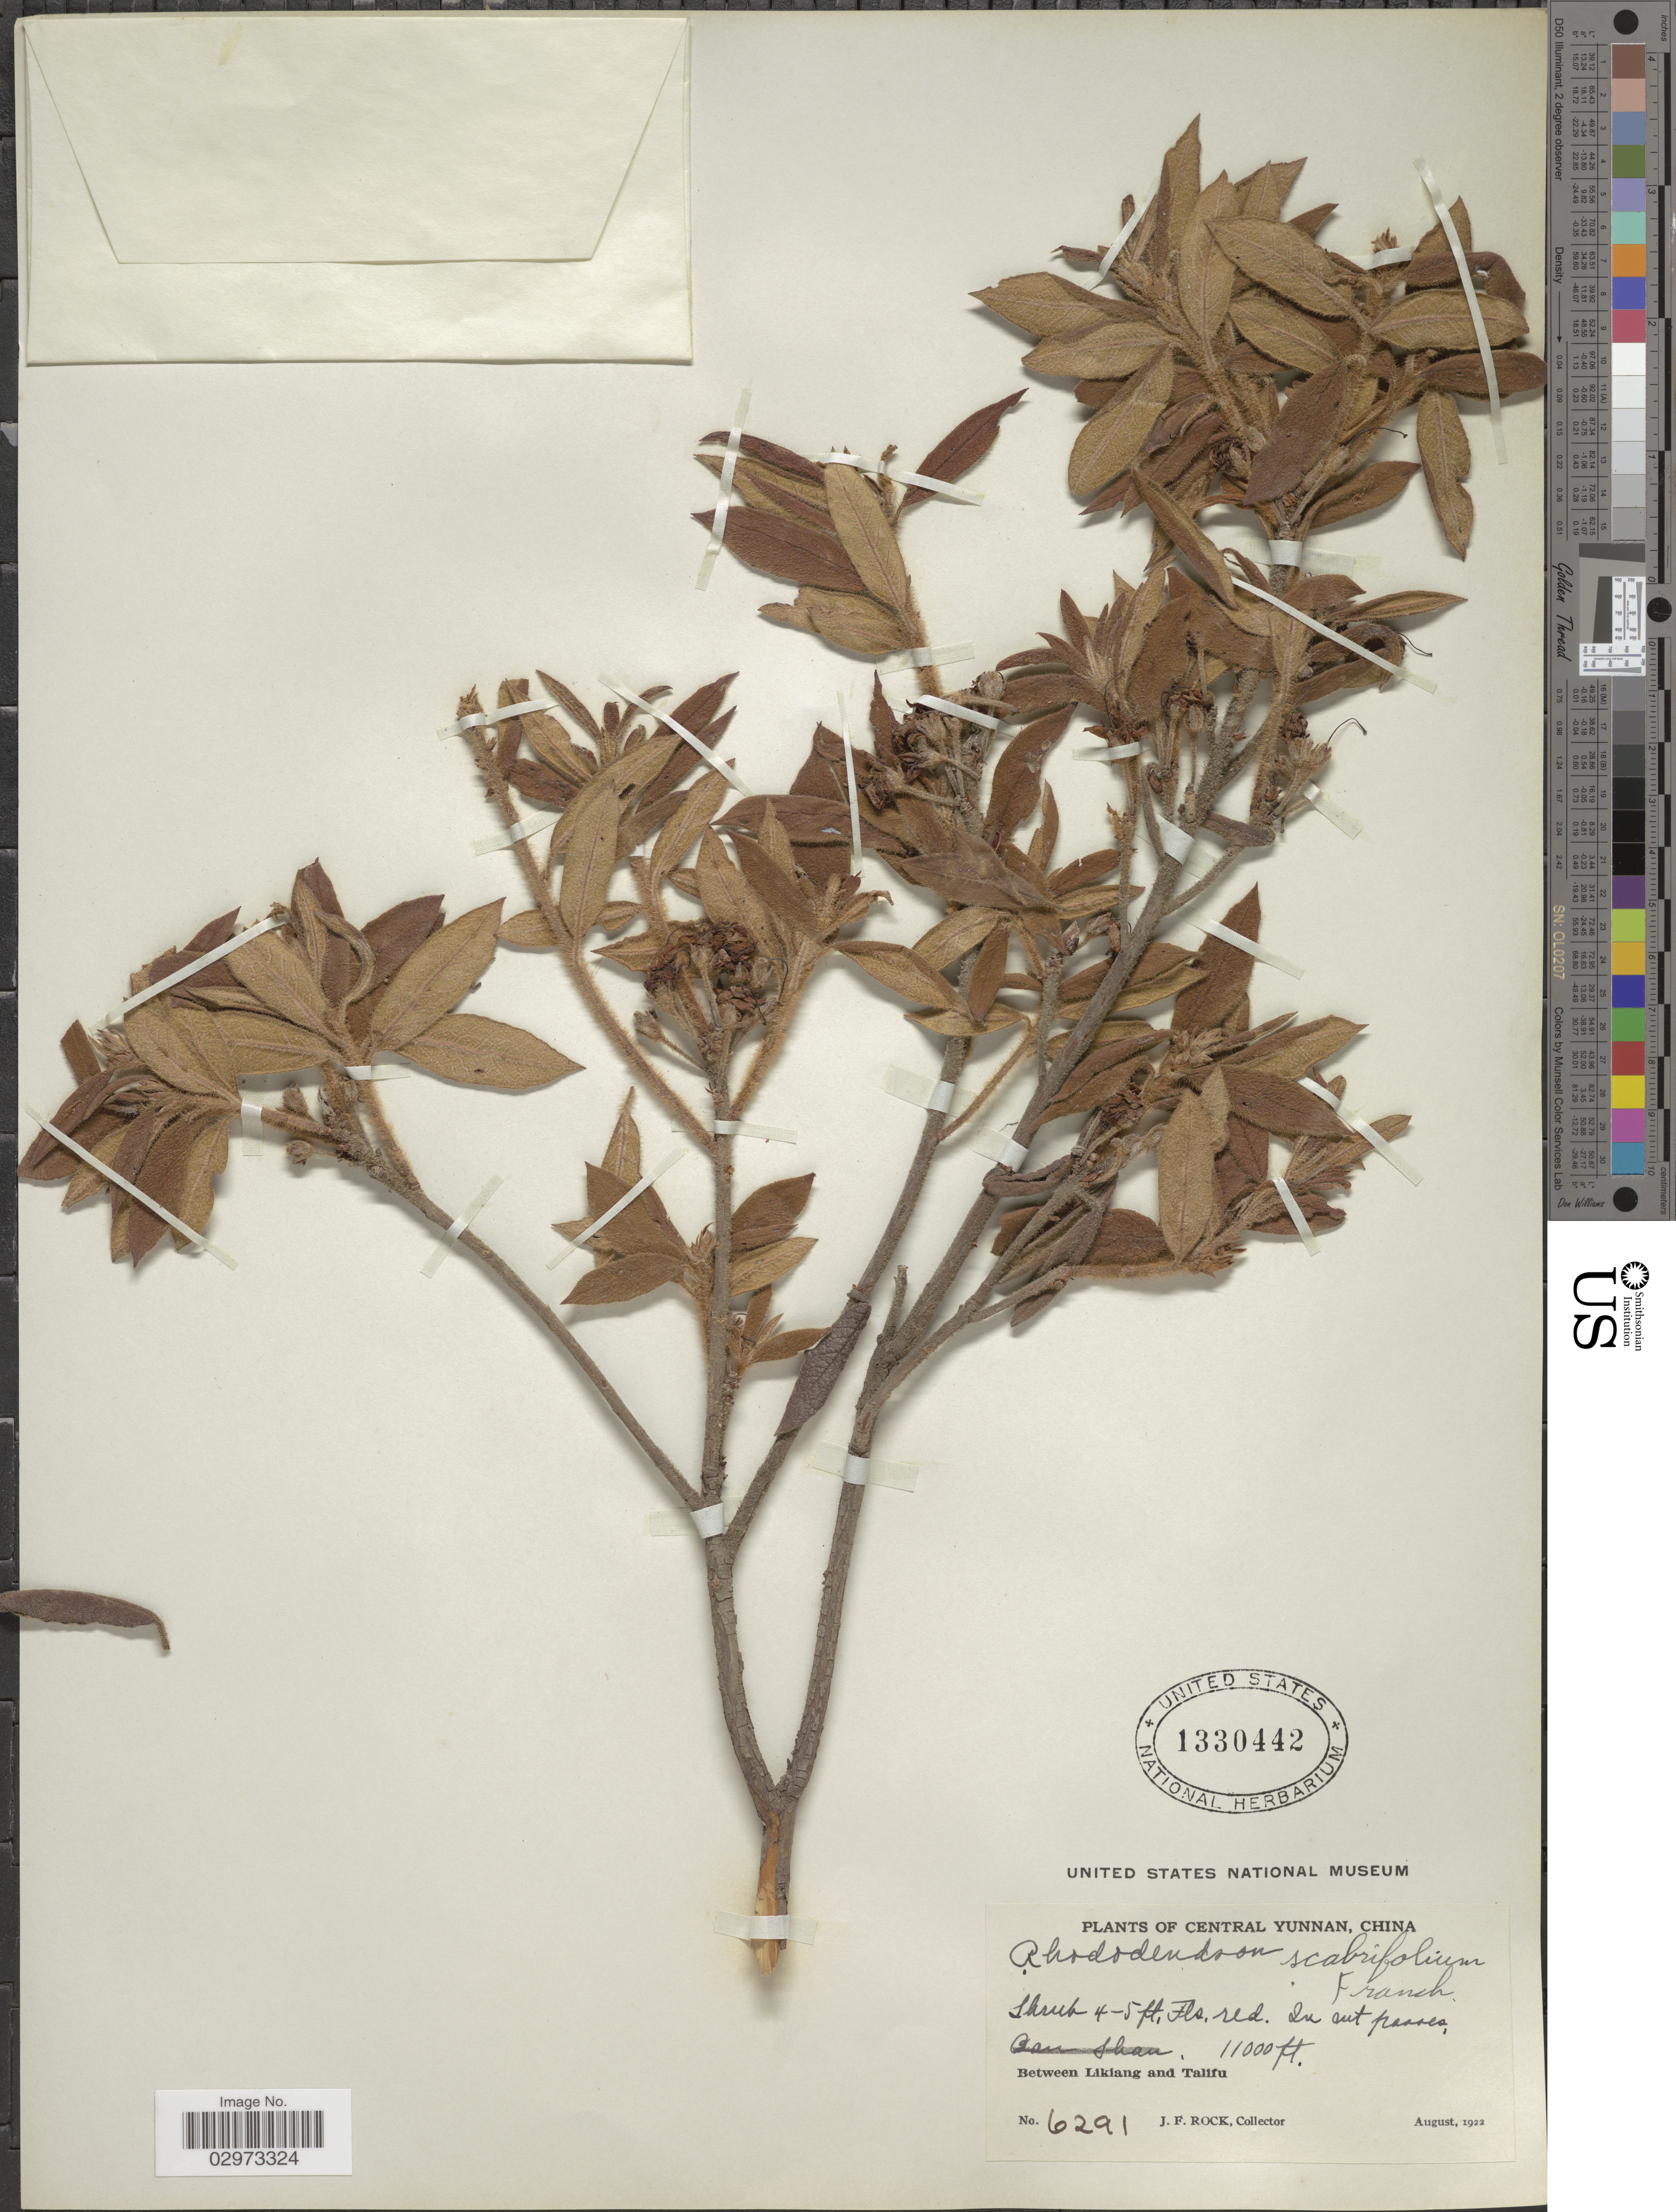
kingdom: Plantae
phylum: Tracheophyta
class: Magnoliopsida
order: Ericales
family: Ericaceae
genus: Rhododendron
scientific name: Rhododendron scabrifolium var. scabrifolium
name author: Franch.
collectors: J. Rock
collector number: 6291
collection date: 1922-08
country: China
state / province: Yunnan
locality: Central Yunnan. Between Likiang and Talifu.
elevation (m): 3353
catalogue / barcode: US 1330442